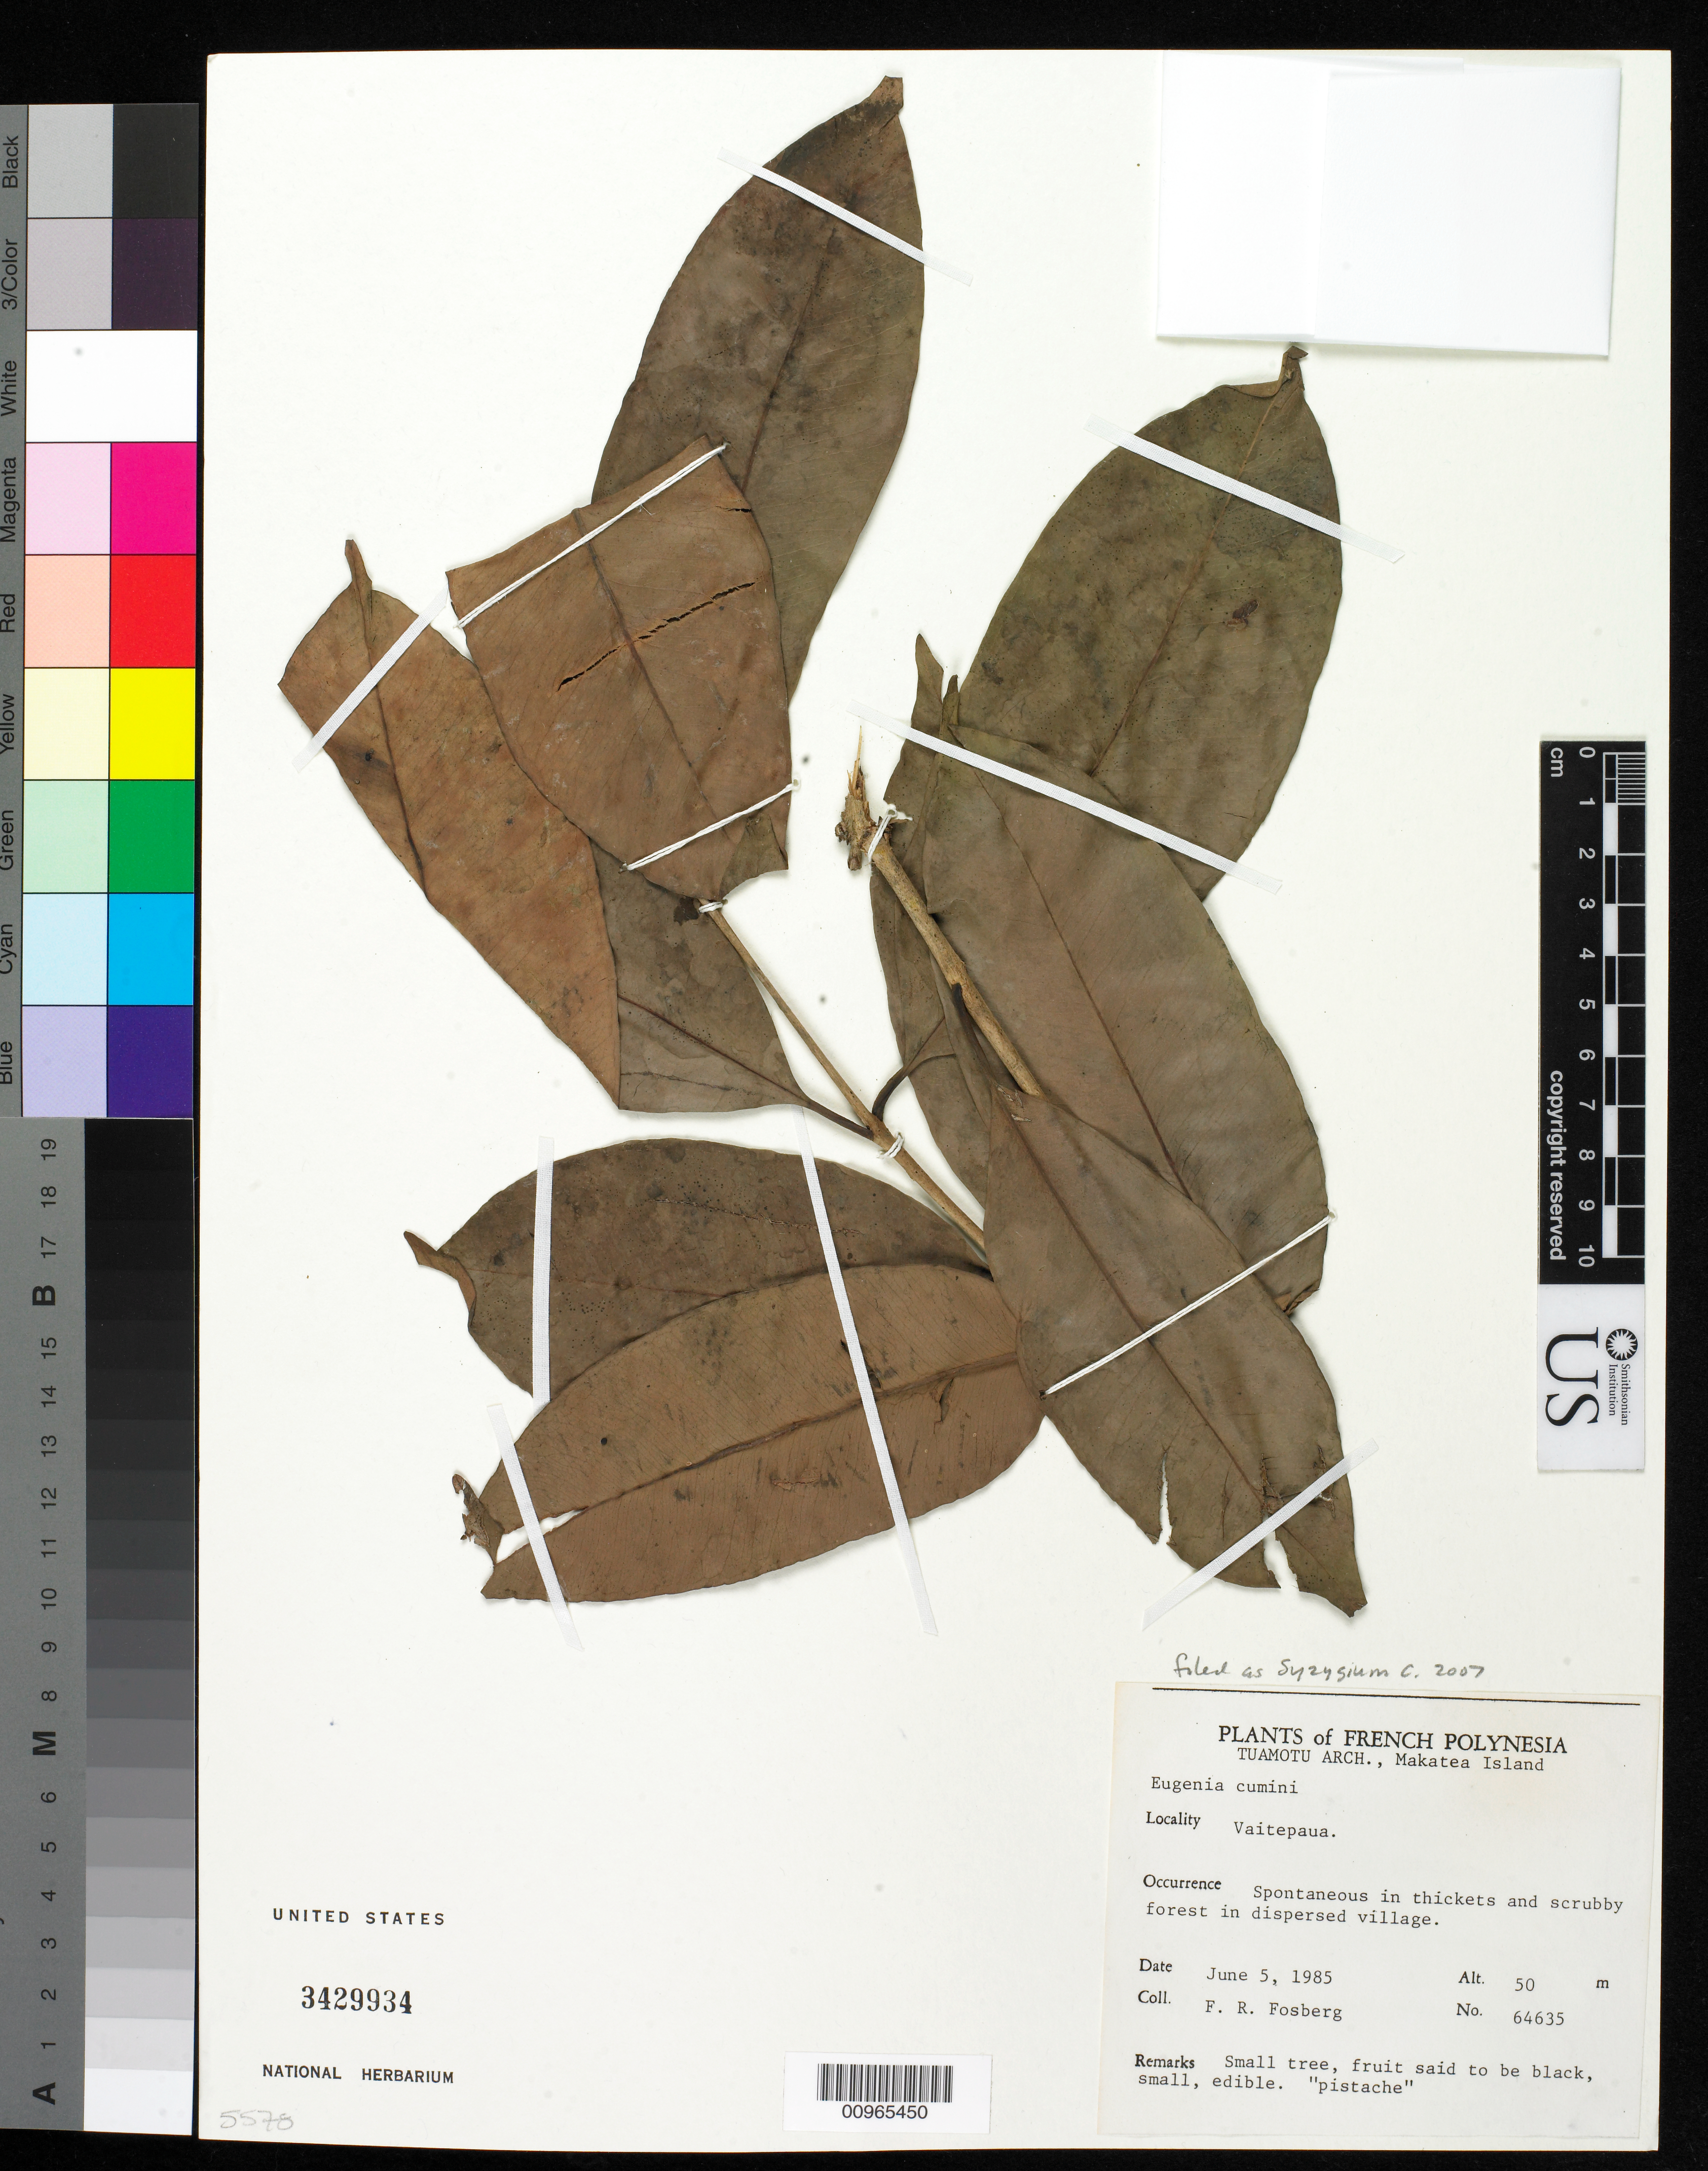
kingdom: Plantae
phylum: Tracheophyta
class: Magnoliopsida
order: Myrtales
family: Myrtaceae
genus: Syzygium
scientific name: Syzygium cumini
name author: (L.) Skeels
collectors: F. R. Fosberg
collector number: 64635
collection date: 1985-06-05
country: French Polynesia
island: Makatea [Aurora]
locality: Vaitepaua, Makatea Island, Tuamotu Arch.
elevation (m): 50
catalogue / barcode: US 3429934